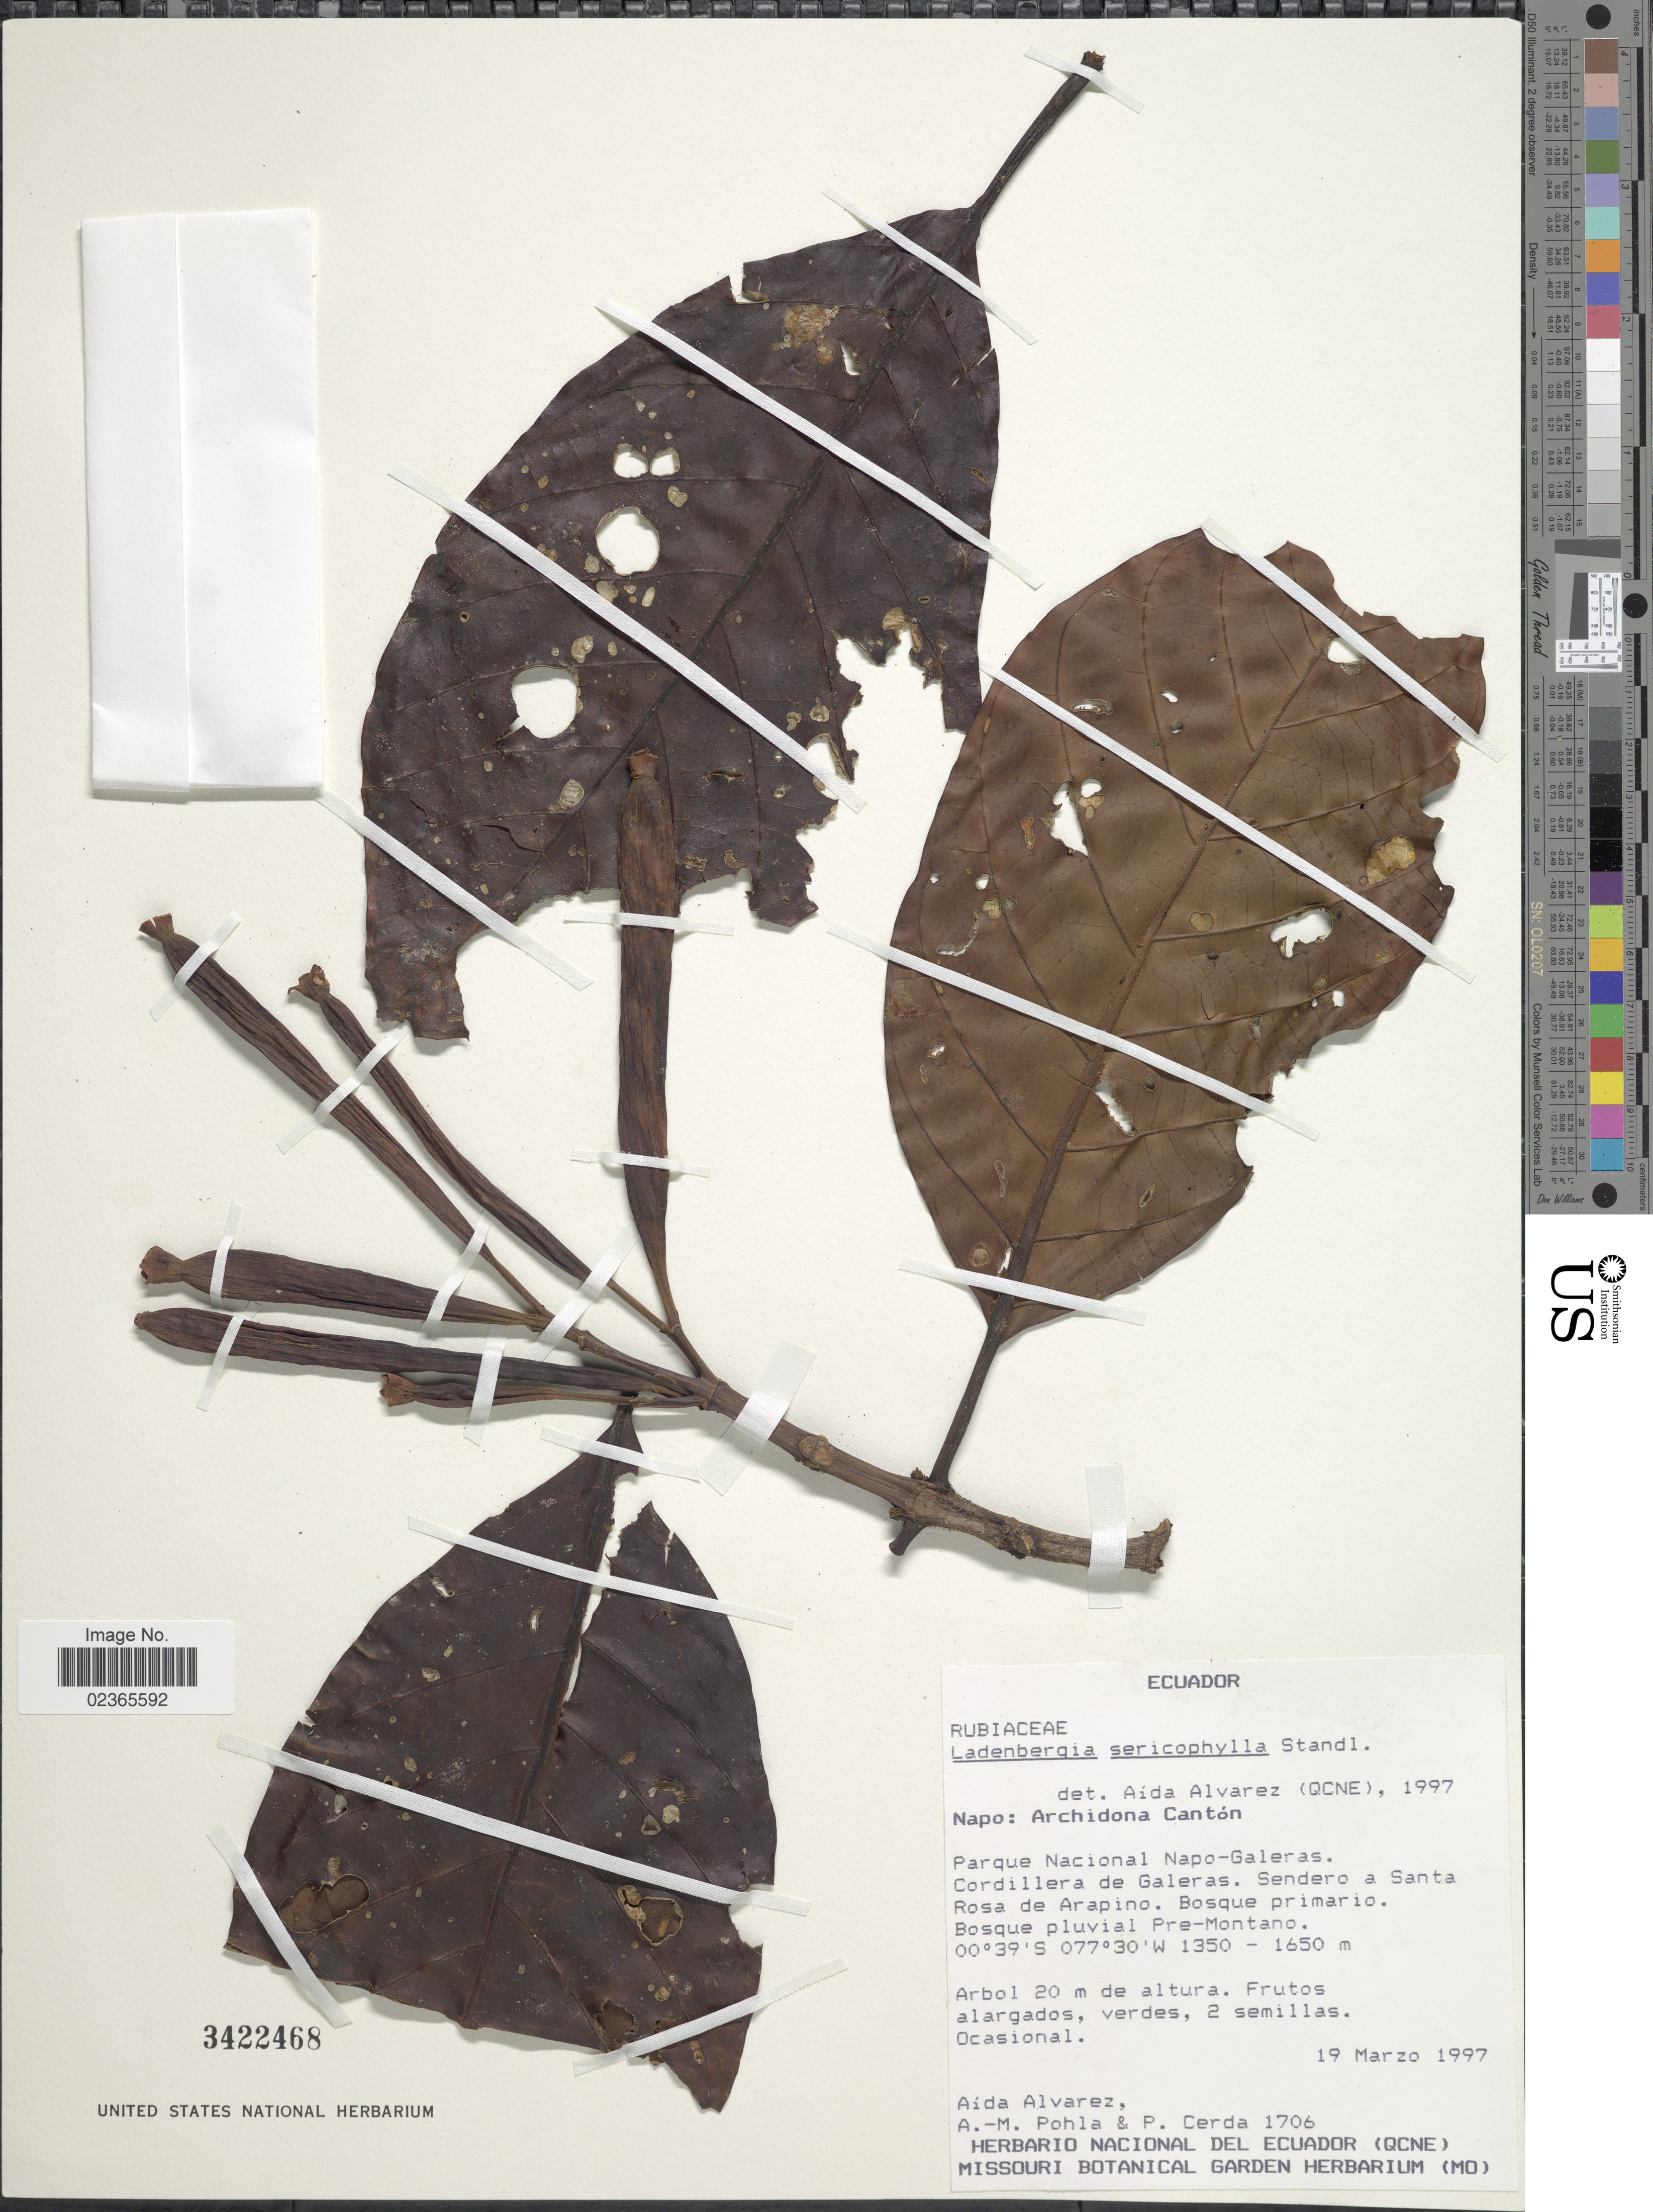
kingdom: Plantae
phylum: Tracheophyta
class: Magnoliopsida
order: Gentianales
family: Rubiaceae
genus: Ladenbergia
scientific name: Ladenbergia sericophylla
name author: Standl.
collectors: A. Alvarez, A. Pohla & P. Cerda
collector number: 1706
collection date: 1997-03-19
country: Ecuador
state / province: Napo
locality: Archidona Canton, Parque Nacional Napo-Galeras. Cordillera de Galeras. Sendero a Santa Rosa de Arapino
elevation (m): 1350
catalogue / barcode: US 3422468